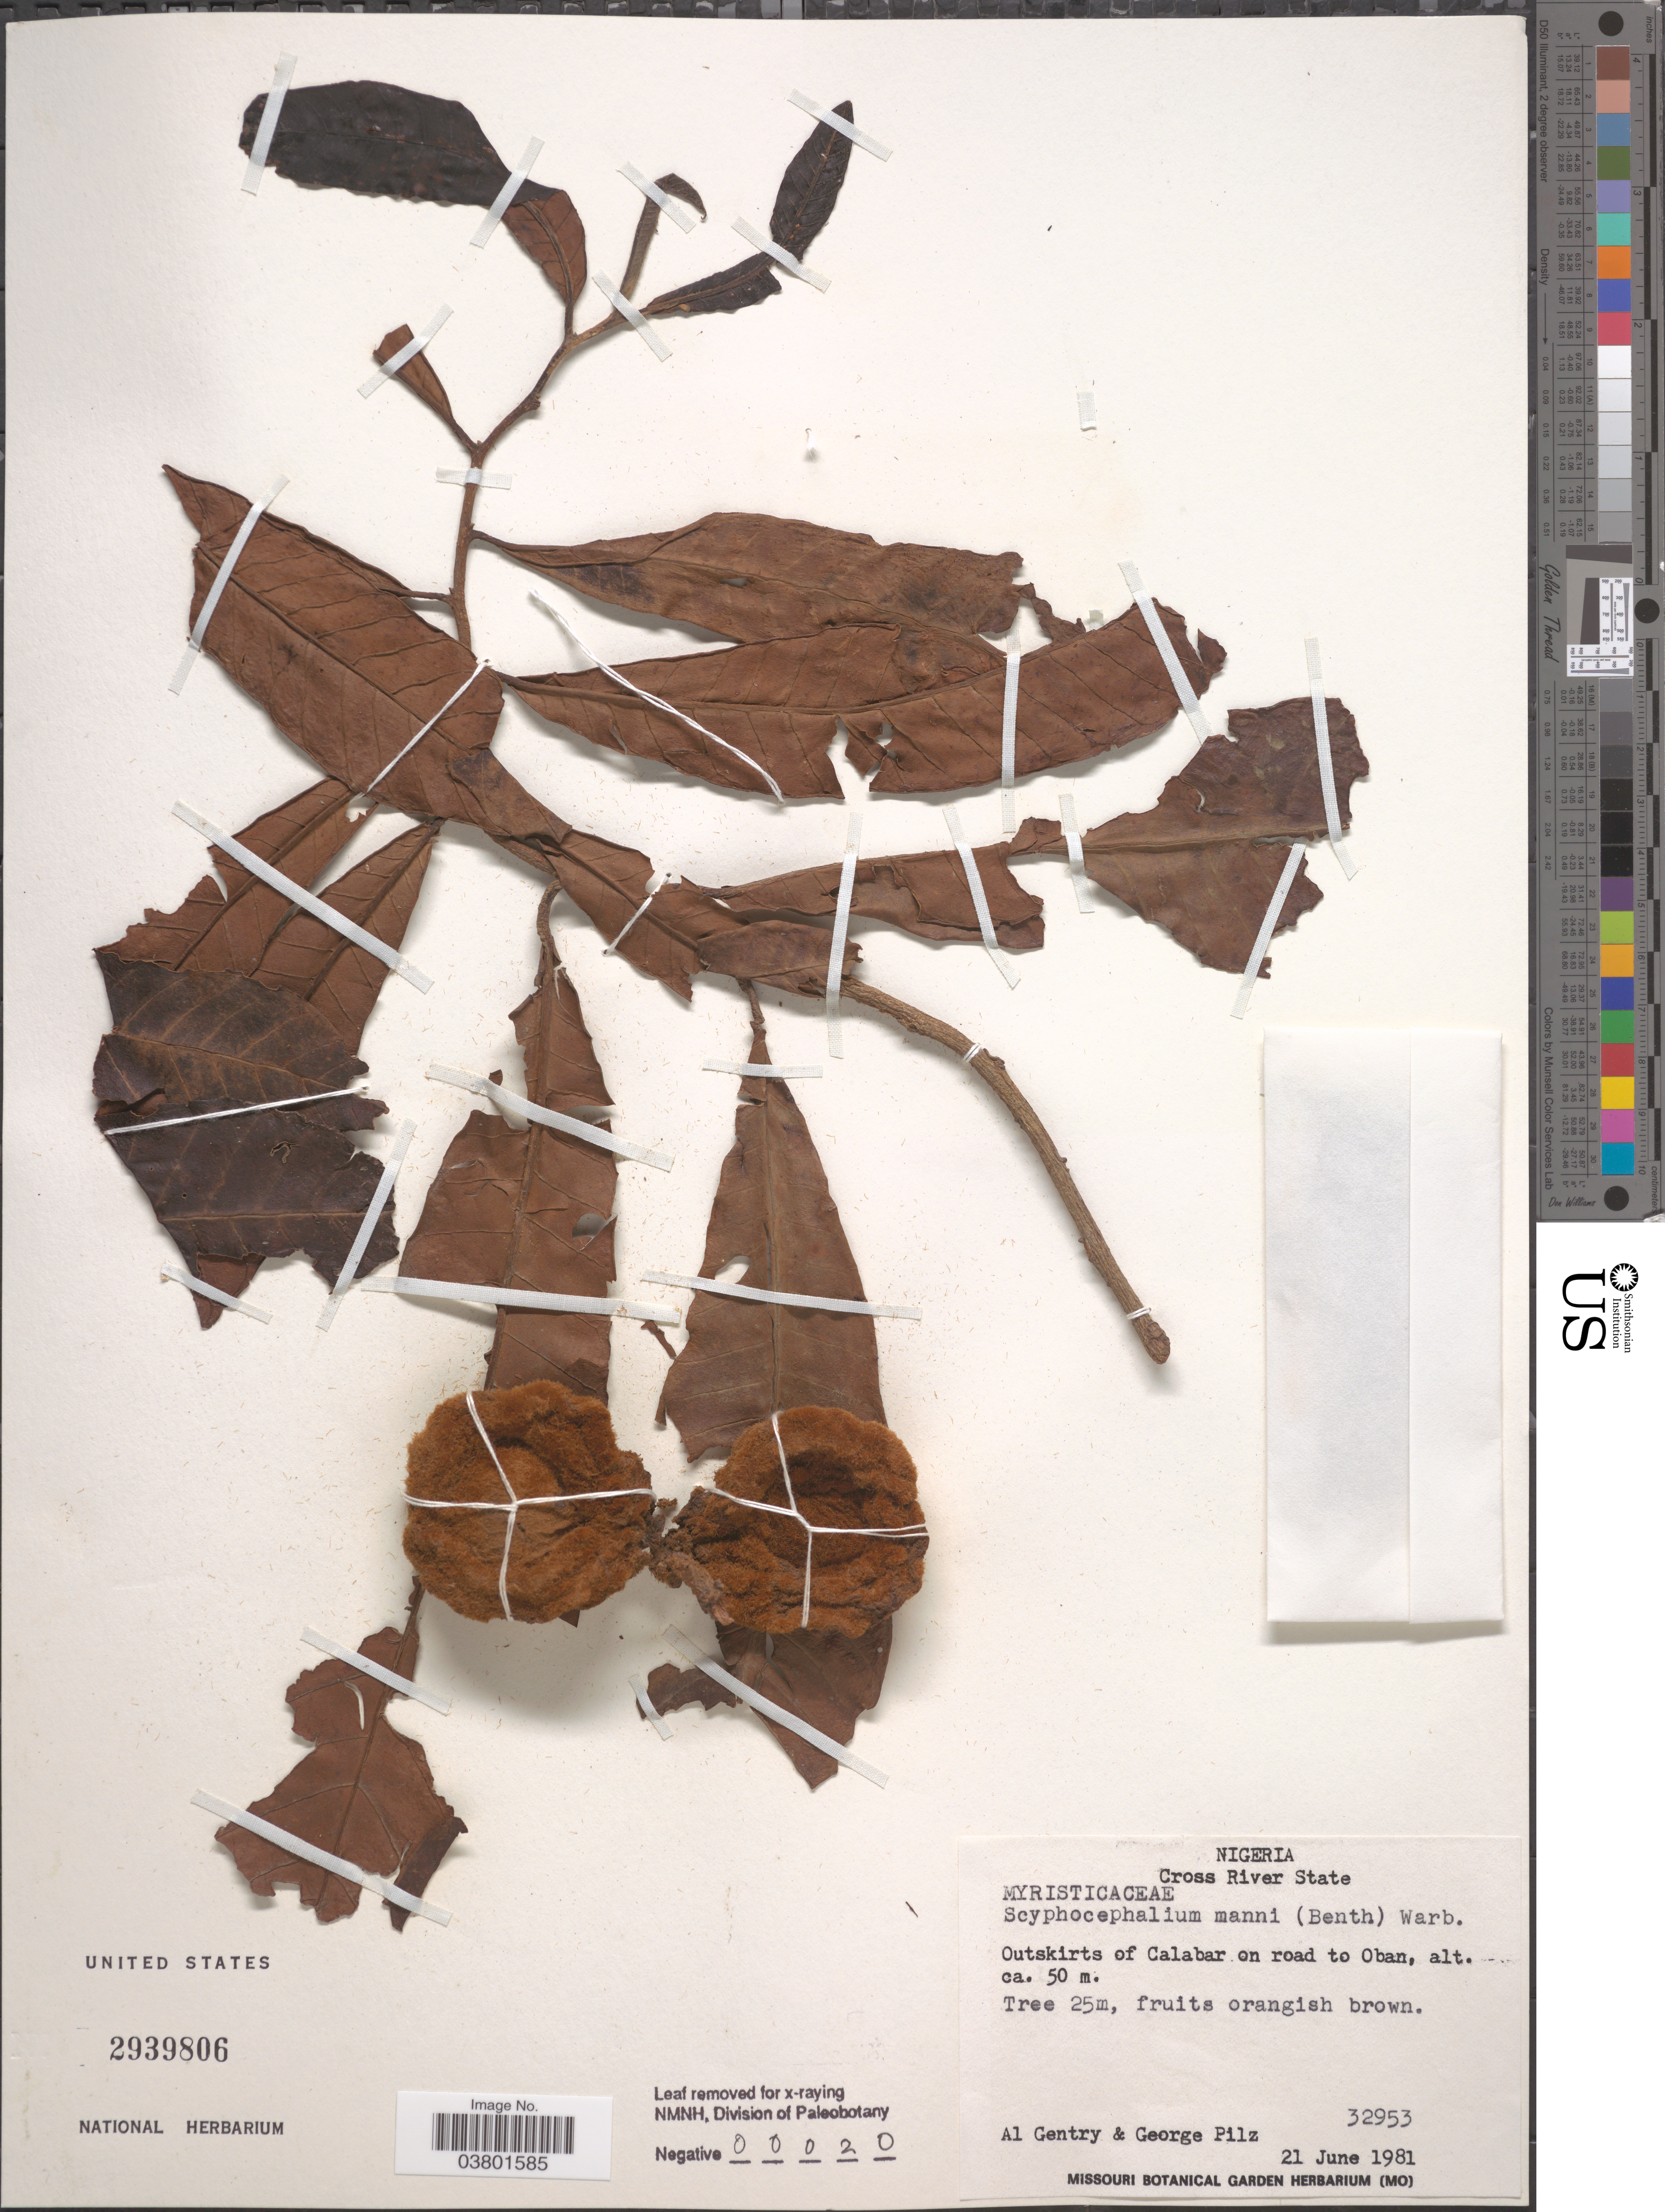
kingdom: Plantae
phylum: Tracheophyta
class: Magnoliopsida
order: Magnoliales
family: Myristicaceae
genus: Scyphocephalium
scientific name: Scyphocephalium mannii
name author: (Benth. & Hook. f.) Warb.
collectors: A. H. Gentry & G. E. Pilz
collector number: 32953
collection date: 1981-06-21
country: Nigeria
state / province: Cross River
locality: Outskirts of Calabar on road to Oban.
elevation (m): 50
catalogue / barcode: US 2939806